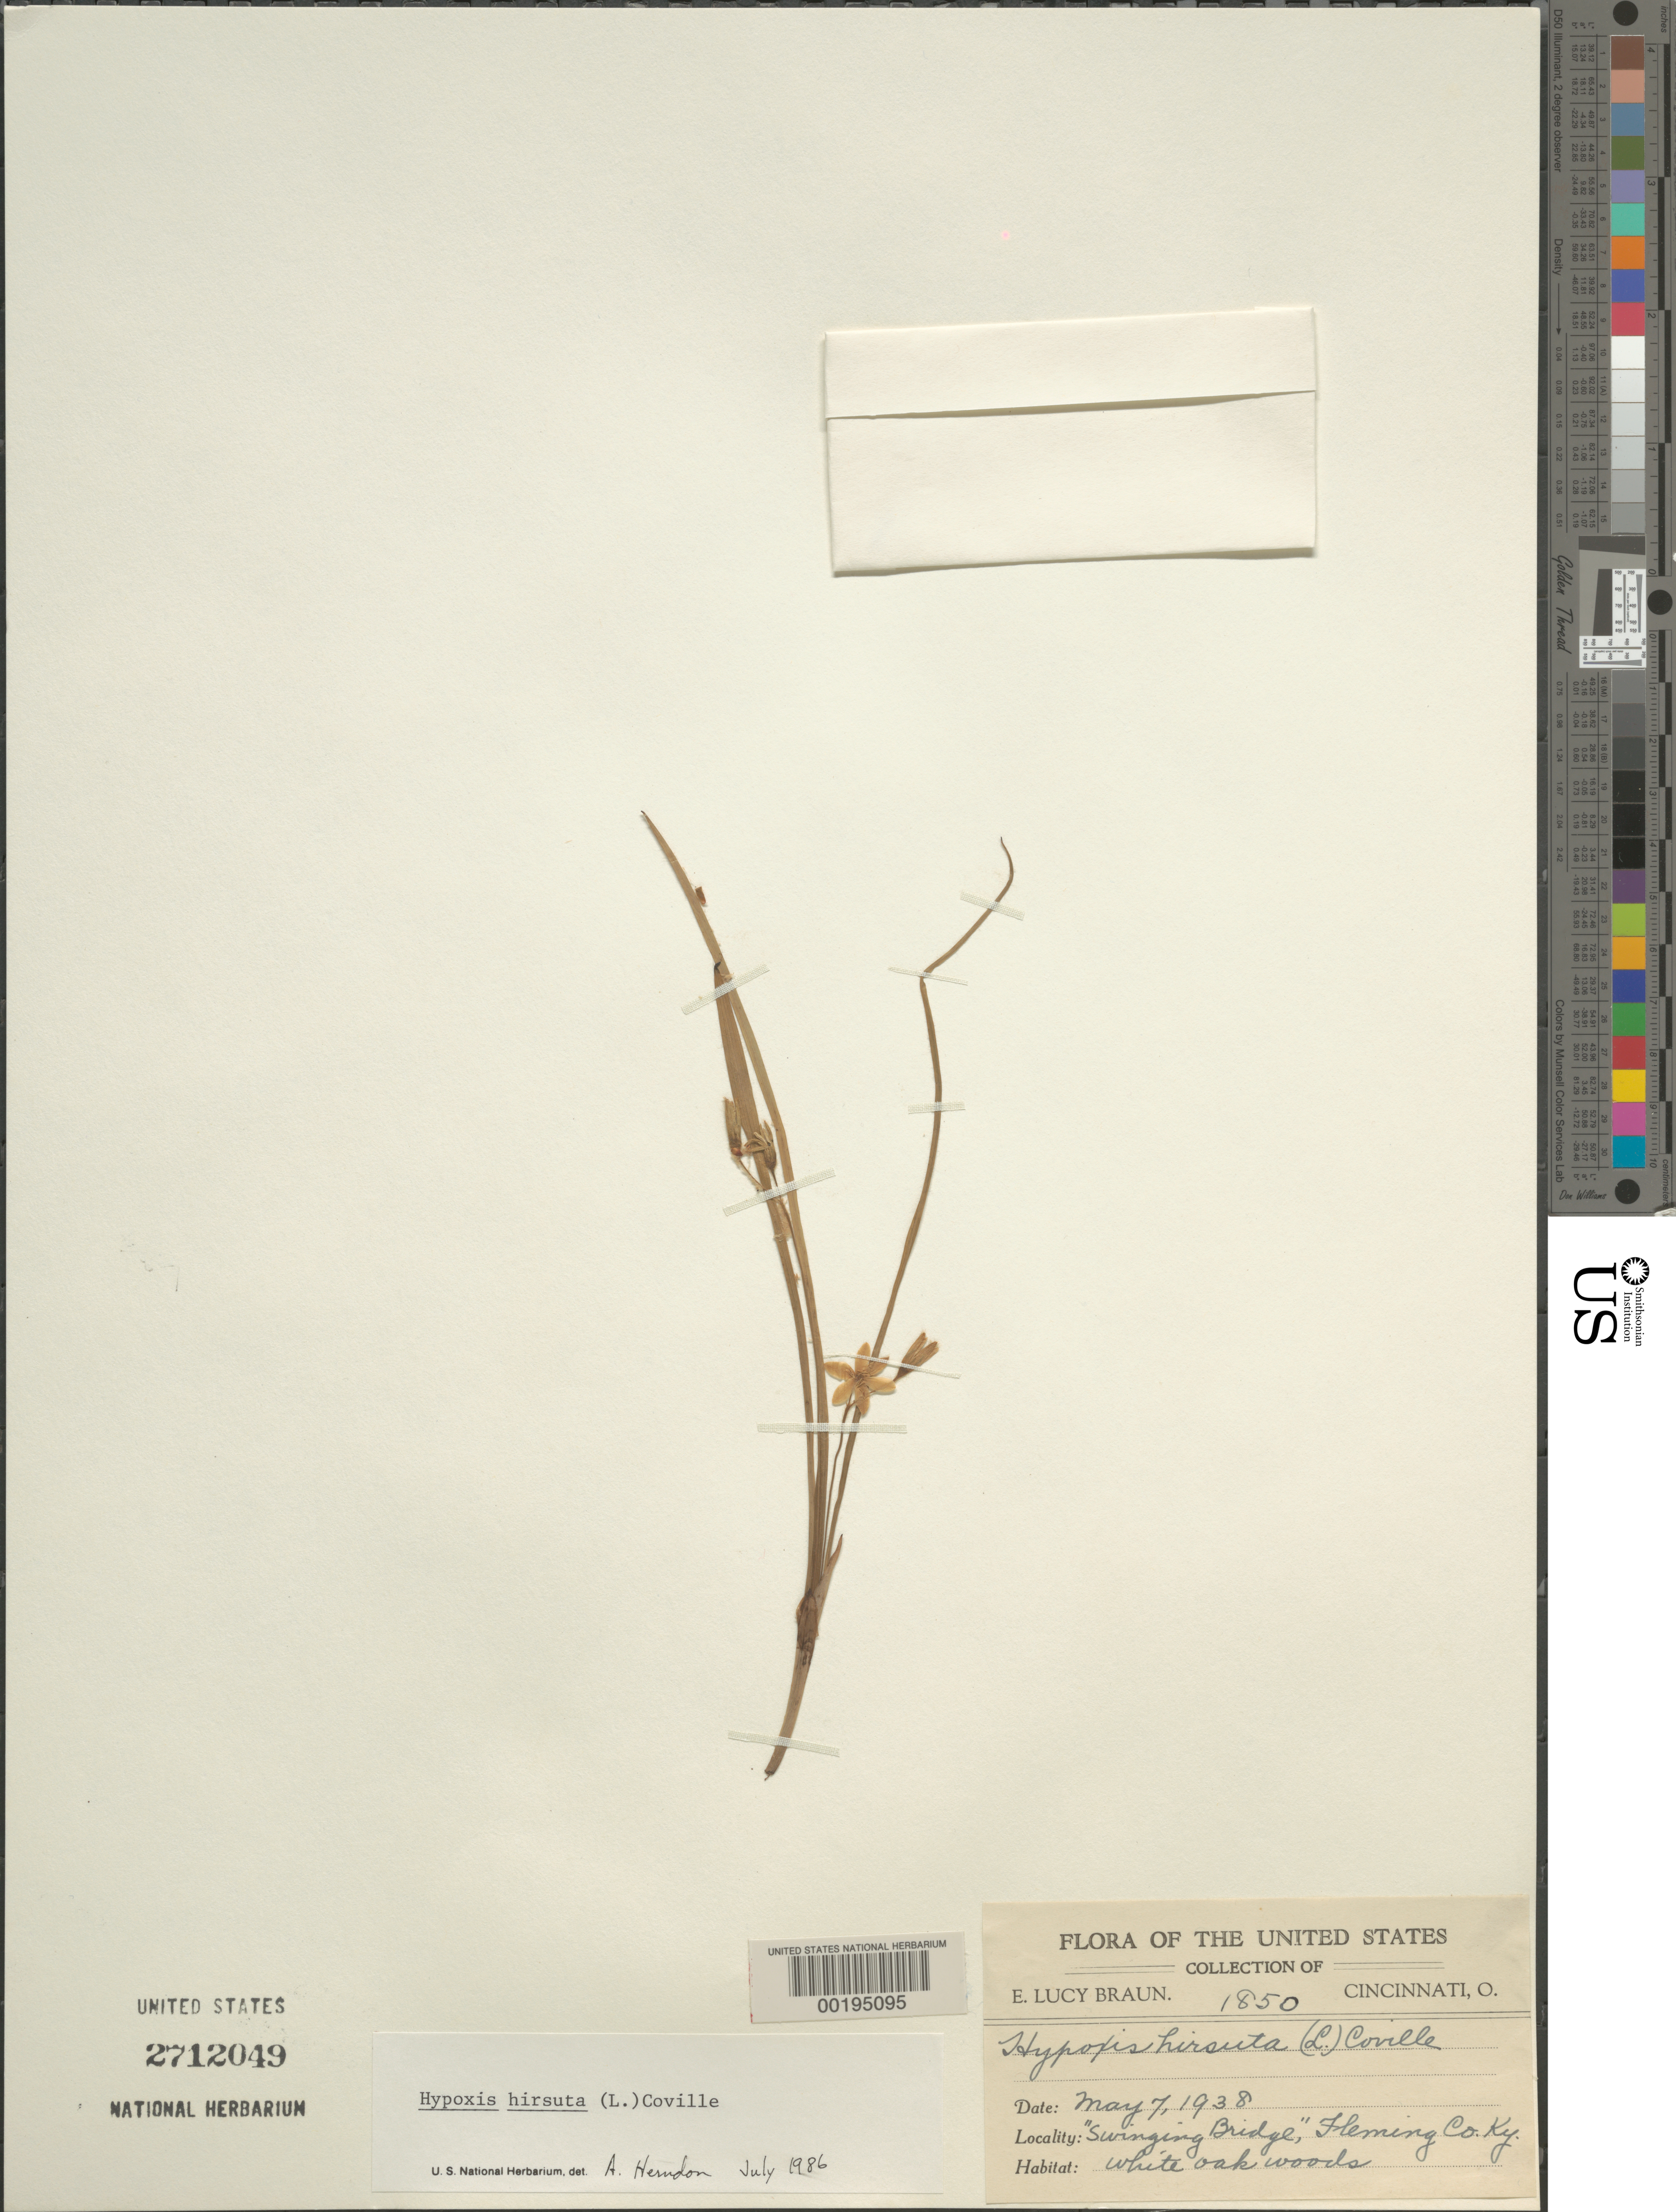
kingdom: Plantae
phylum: Tracheophyta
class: Liliopsida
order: Asparagales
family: Hypoxidaceae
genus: Hypoxis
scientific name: Hypoxis hirsuta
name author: (L.) Coville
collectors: E. L. Braun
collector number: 1850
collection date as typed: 07 May 1938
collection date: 1938-05-07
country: United States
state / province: Kentucky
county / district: Fleming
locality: "swinging bridge"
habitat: Woods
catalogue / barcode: US 2712049